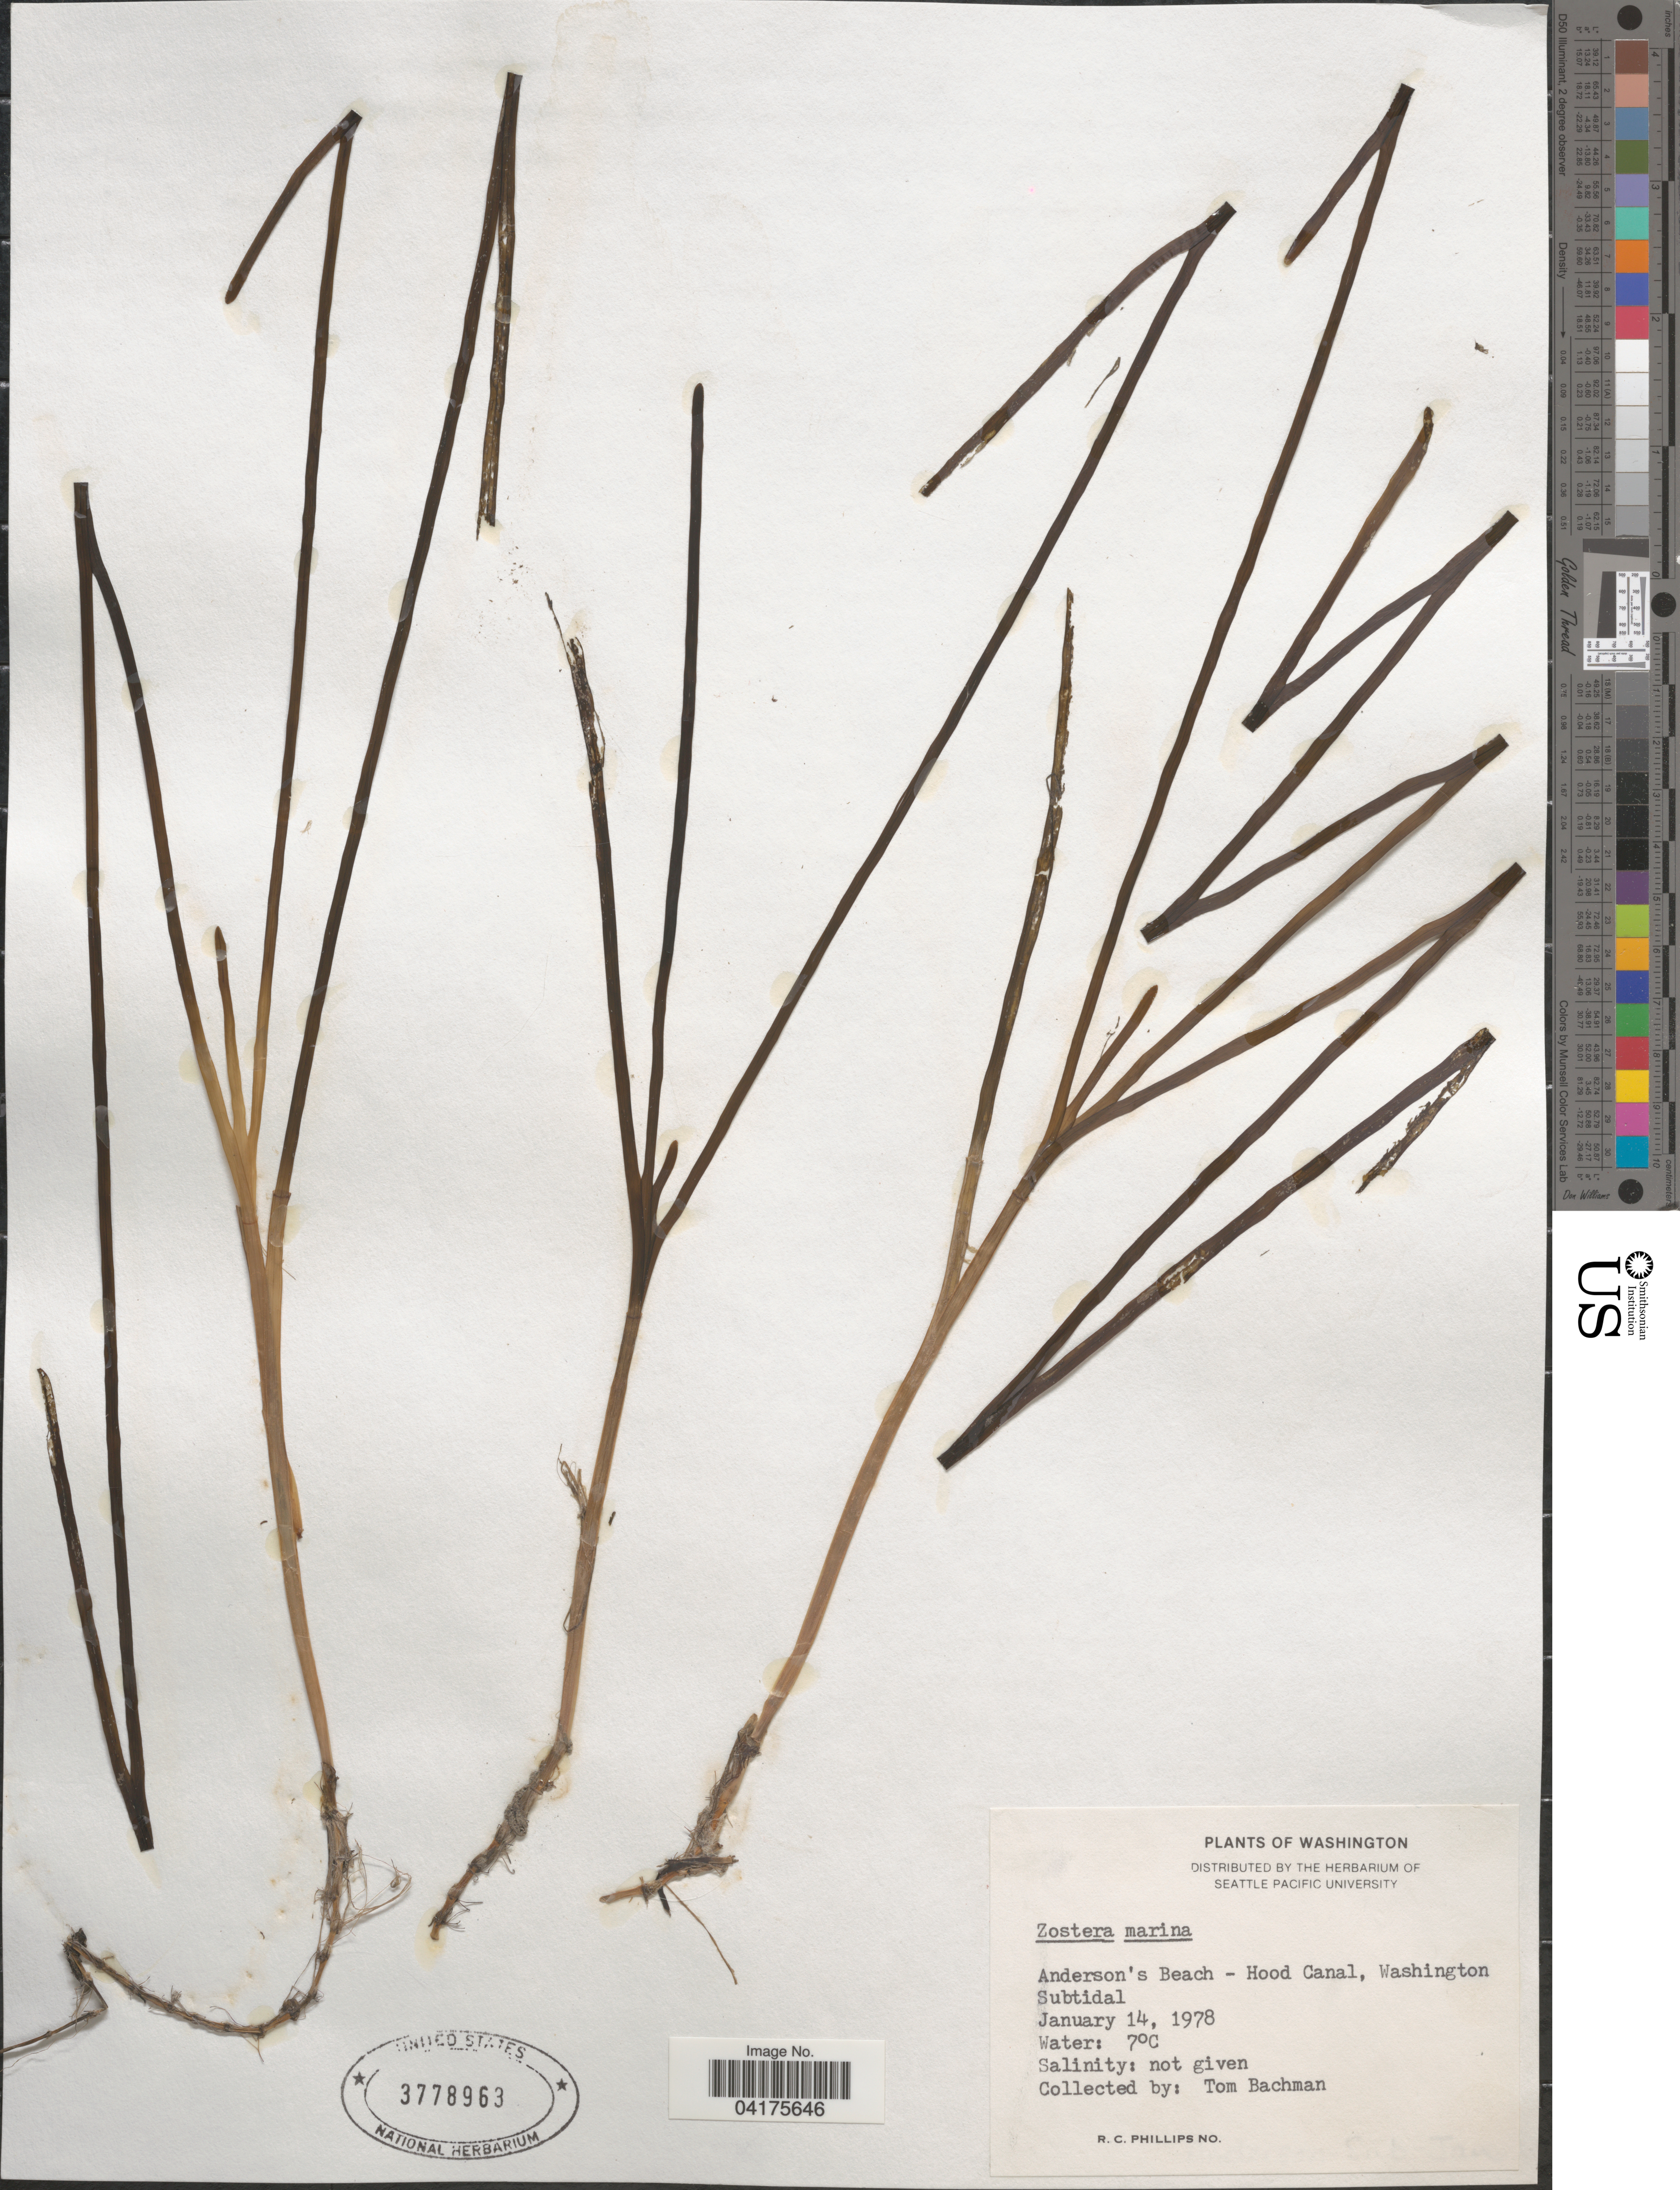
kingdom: Plantae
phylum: Tracheophyta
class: Liliopsida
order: Alismatales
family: Zosteraceae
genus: Zostera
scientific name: Zostera marina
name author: L.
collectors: T. Bachman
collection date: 1978-01-14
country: United States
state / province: Washington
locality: Anderson's Beach - Hood Canal.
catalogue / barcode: US 3778963